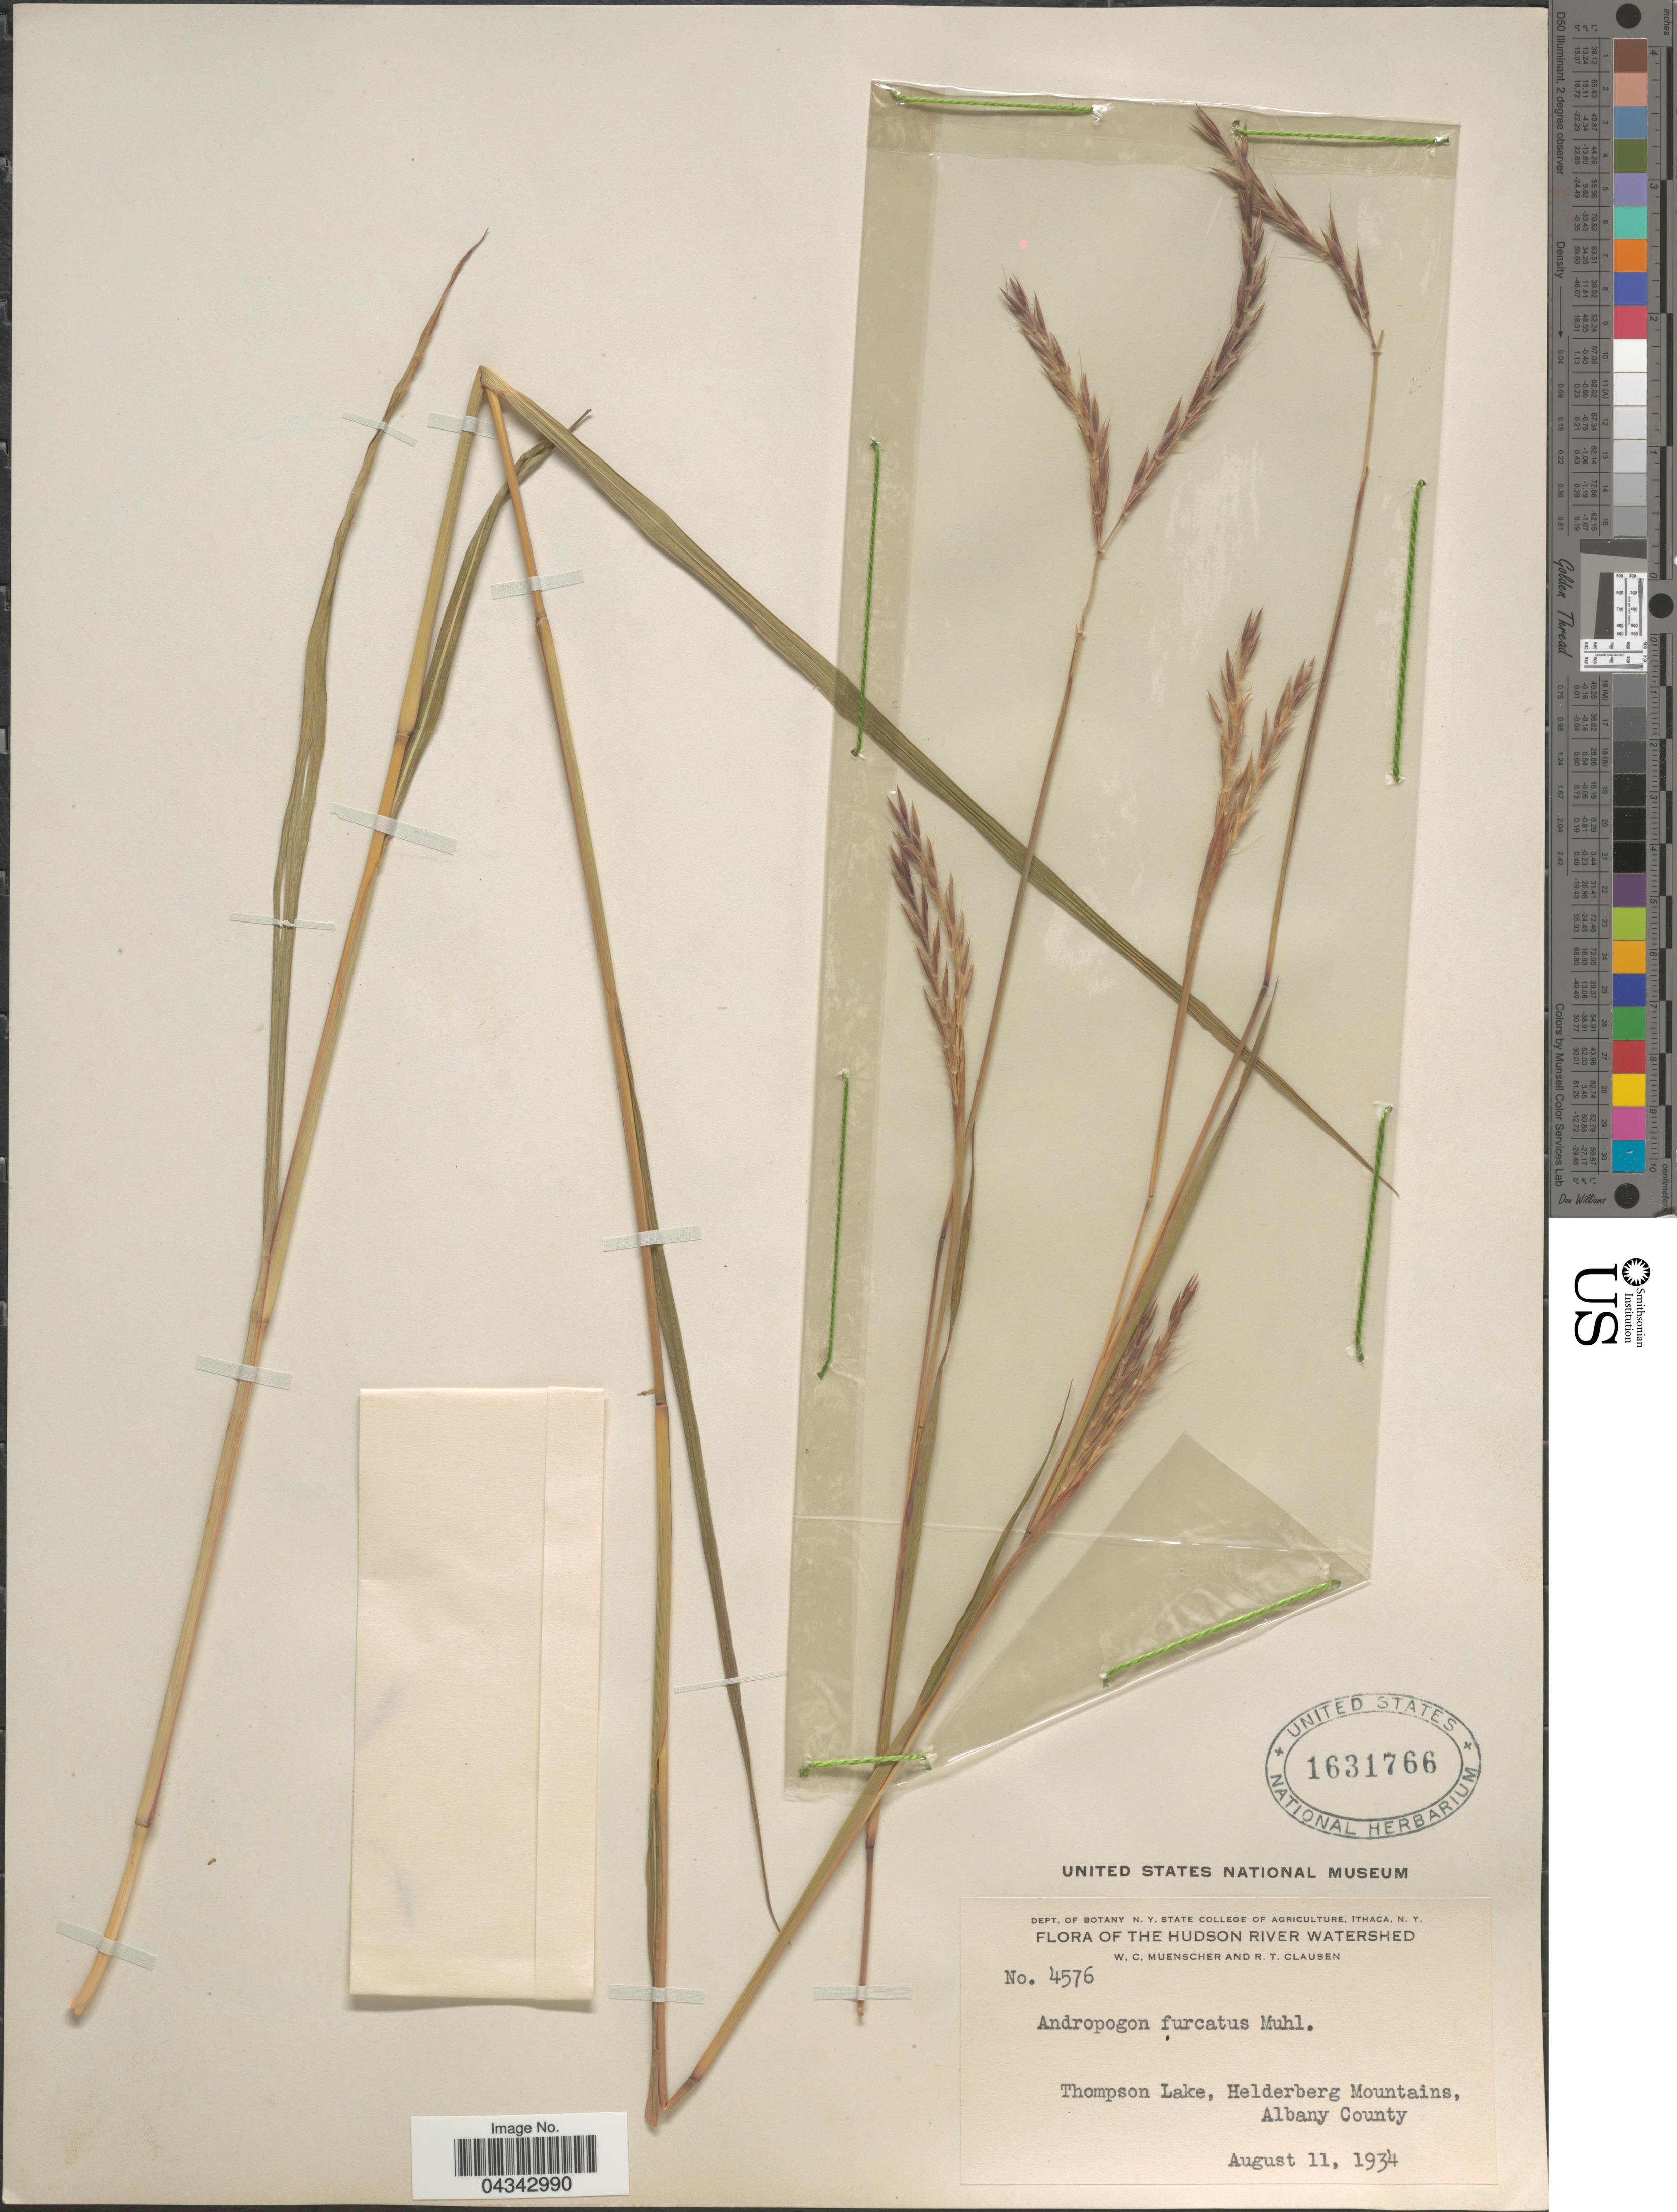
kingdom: Plantae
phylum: Tracheophyta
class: Liliopsida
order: Poales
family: Poaceae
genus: Andropogon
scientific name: Andropogon gerardii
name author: Vitman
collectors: W. Muenscher & R. T. Clausen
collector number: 4576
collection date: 1934-08-11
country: United States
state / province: New York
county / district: Albany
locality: Hudson River Watershed. Thompson Lake, Helderberg Mountains, Albany County.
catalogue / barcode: US 1631766